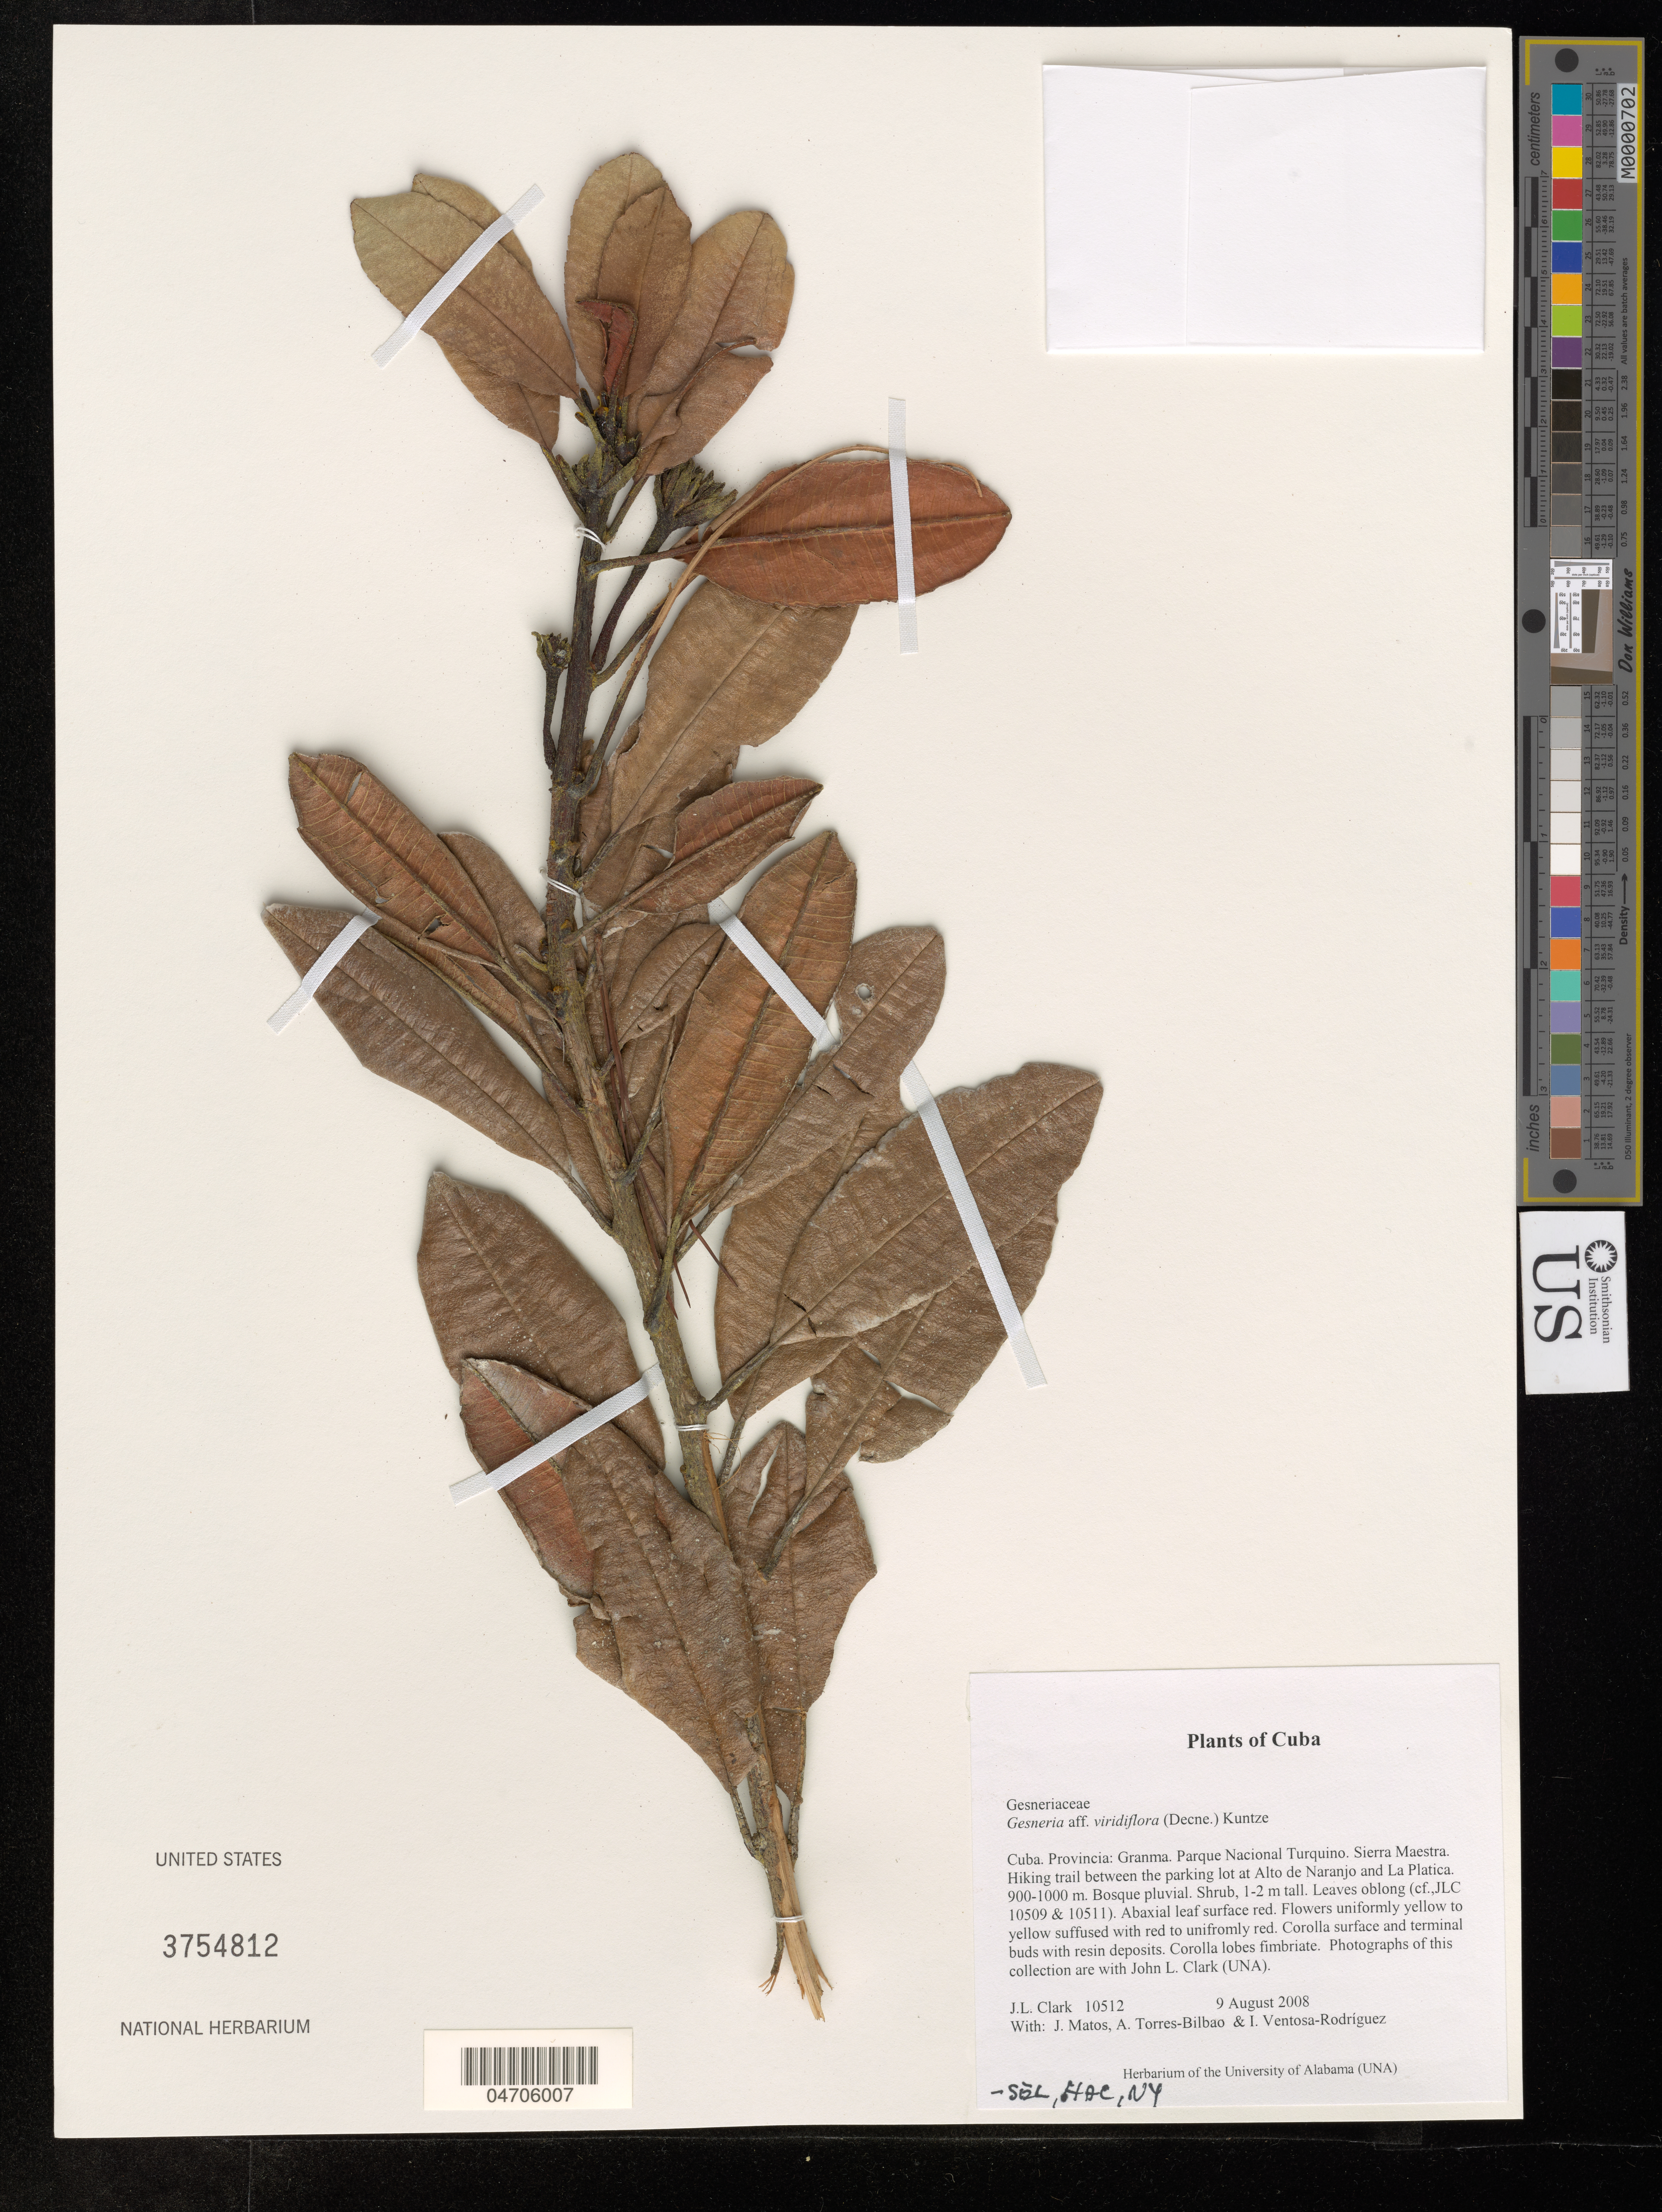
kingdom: Plantae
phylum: Tracheophyta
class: Magnoliopsida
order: Lamiales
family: Gesneriaceae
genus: Gesneria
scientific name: Gesneria viridiflora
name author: (Decne.) Kuntze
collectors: J. L. Clark, J. Matos, A. Torres-Bilbao & I. Ventosa-Rodríquez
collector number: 10512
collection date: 2008-08-09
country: Cuba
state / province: Granma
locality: Parque Nacional Turquino. Sierra Maestra. Hiking trail between the parking lot at Alto de Naranjo and La Platica.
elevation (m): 900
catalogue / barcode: US 3754812